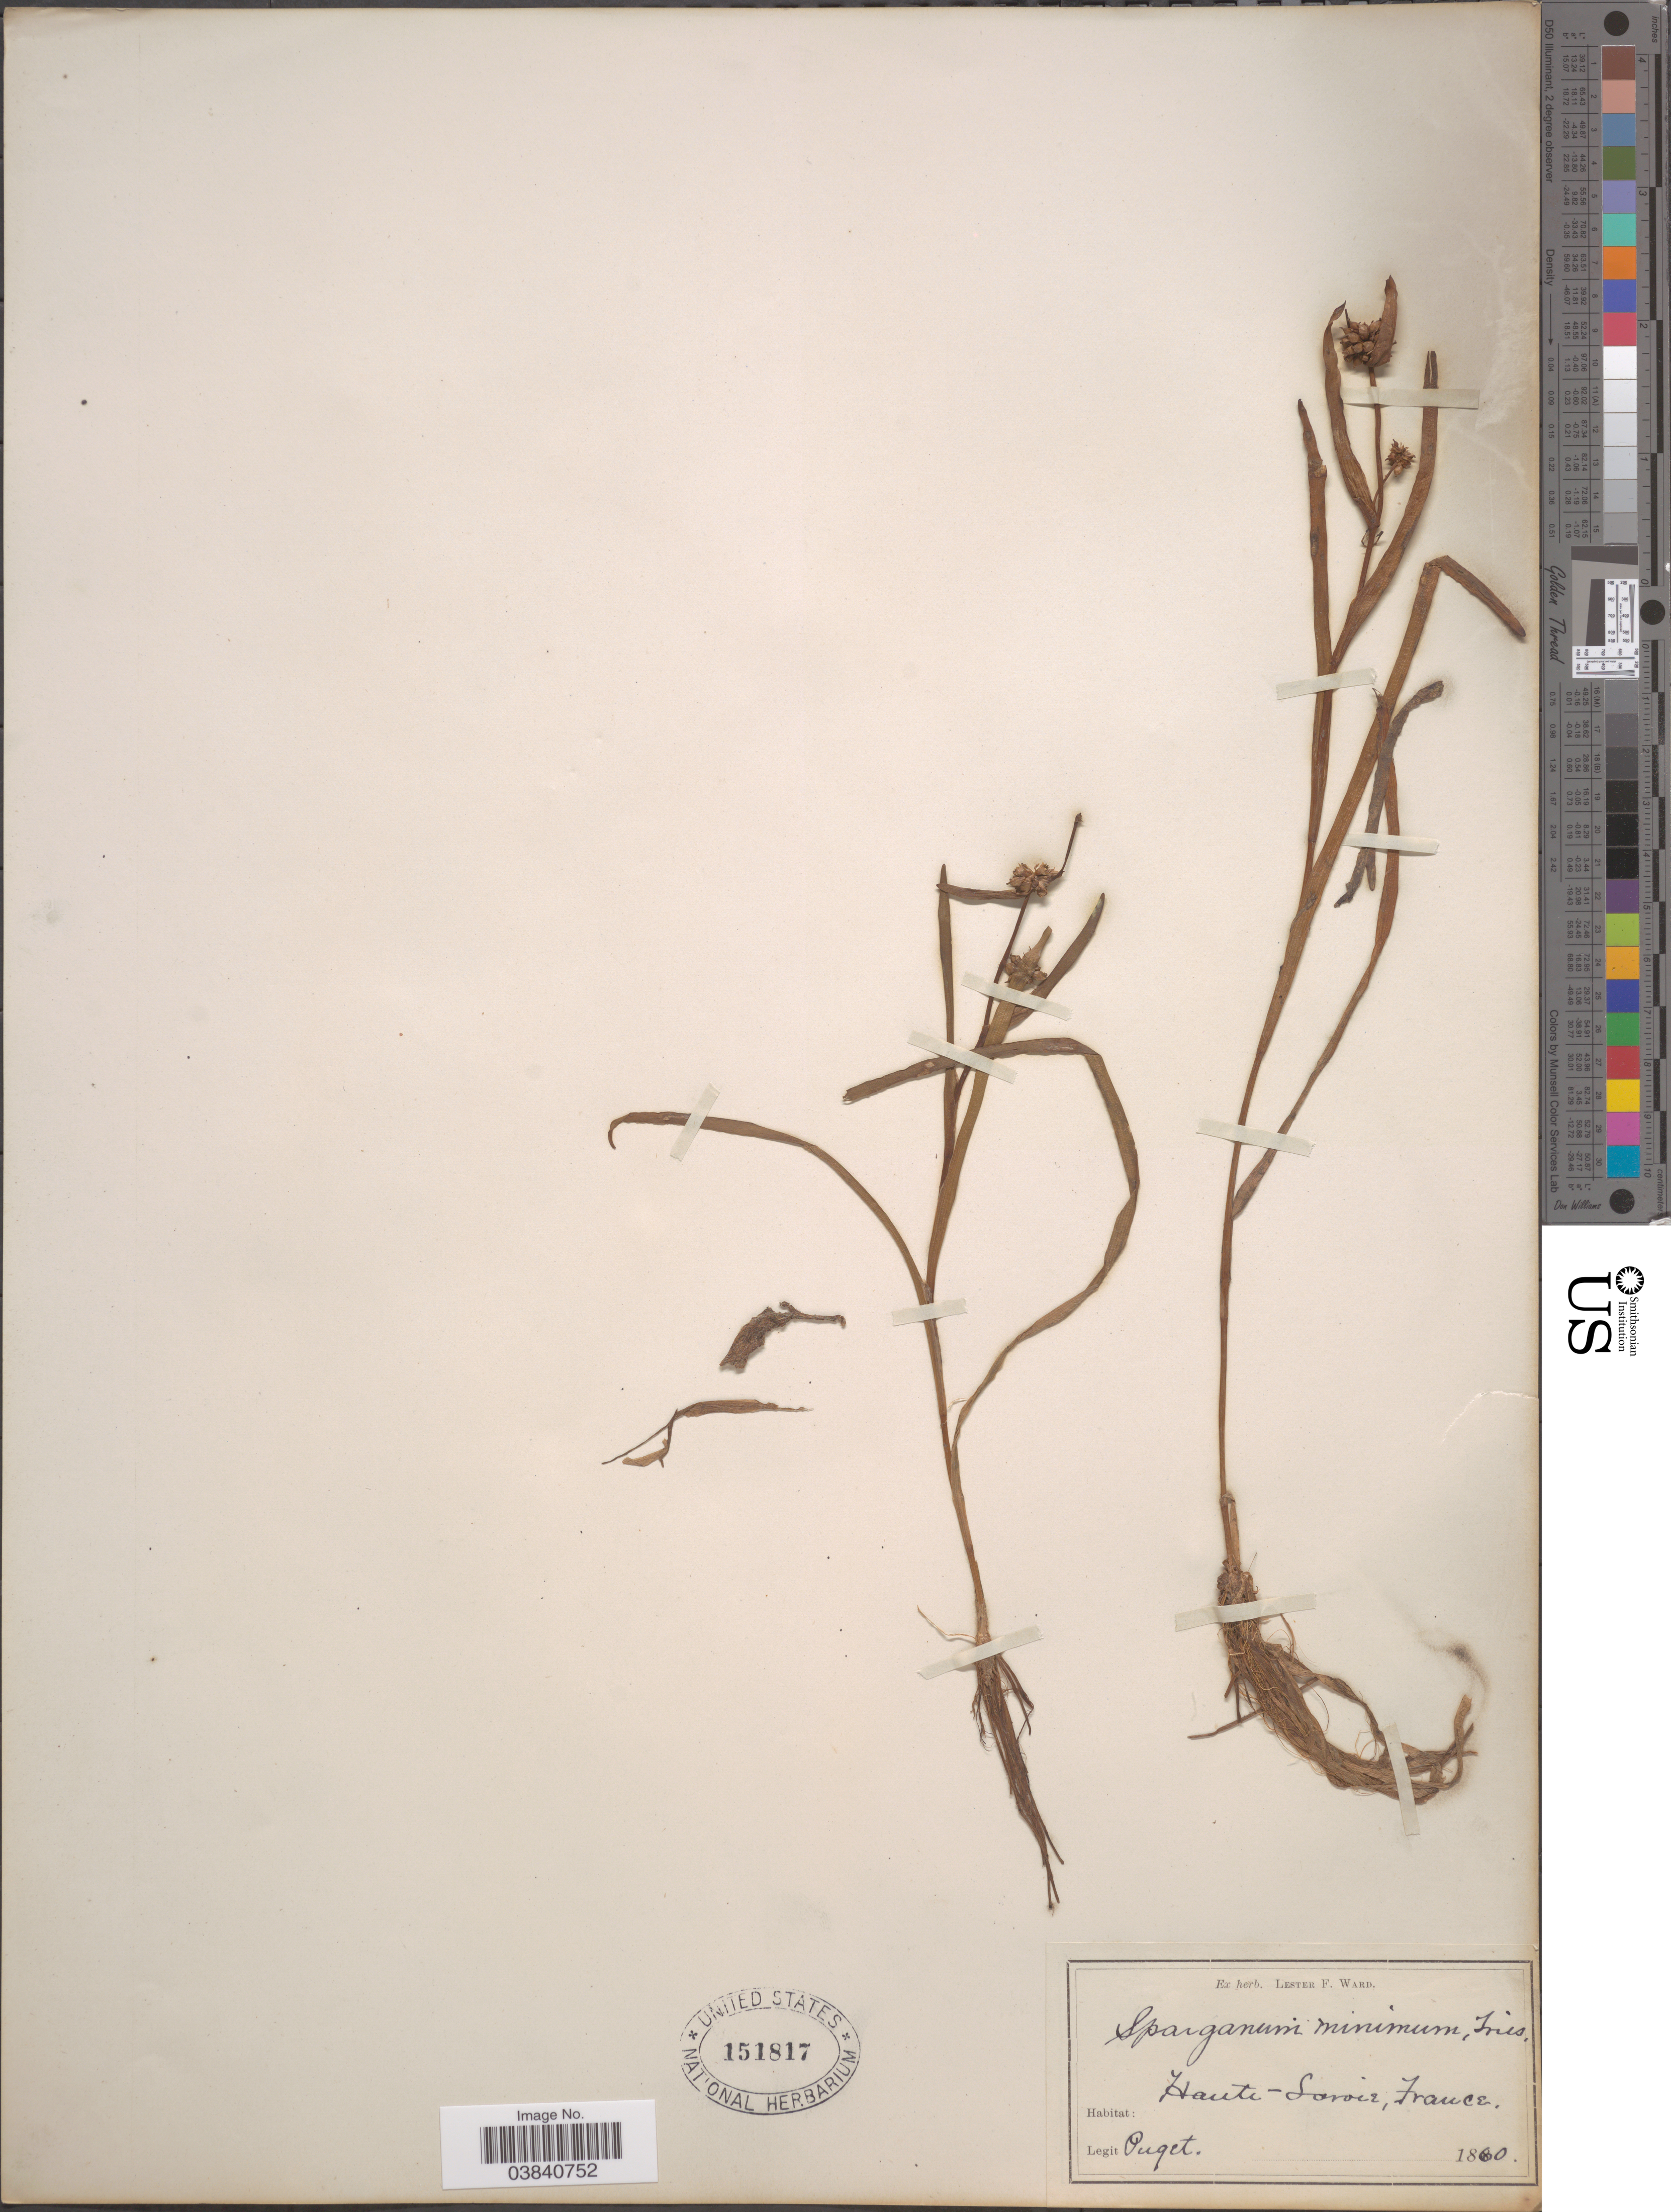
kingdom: Plantae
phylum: Tracheophyta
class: Liliopsida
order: Poales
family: Typhaceae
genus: Sparganium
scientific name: Sparganium minimum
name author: Wallr.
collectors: -. Puget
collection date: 1860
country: France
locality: Haute-Savoie.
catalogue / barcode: US 151817